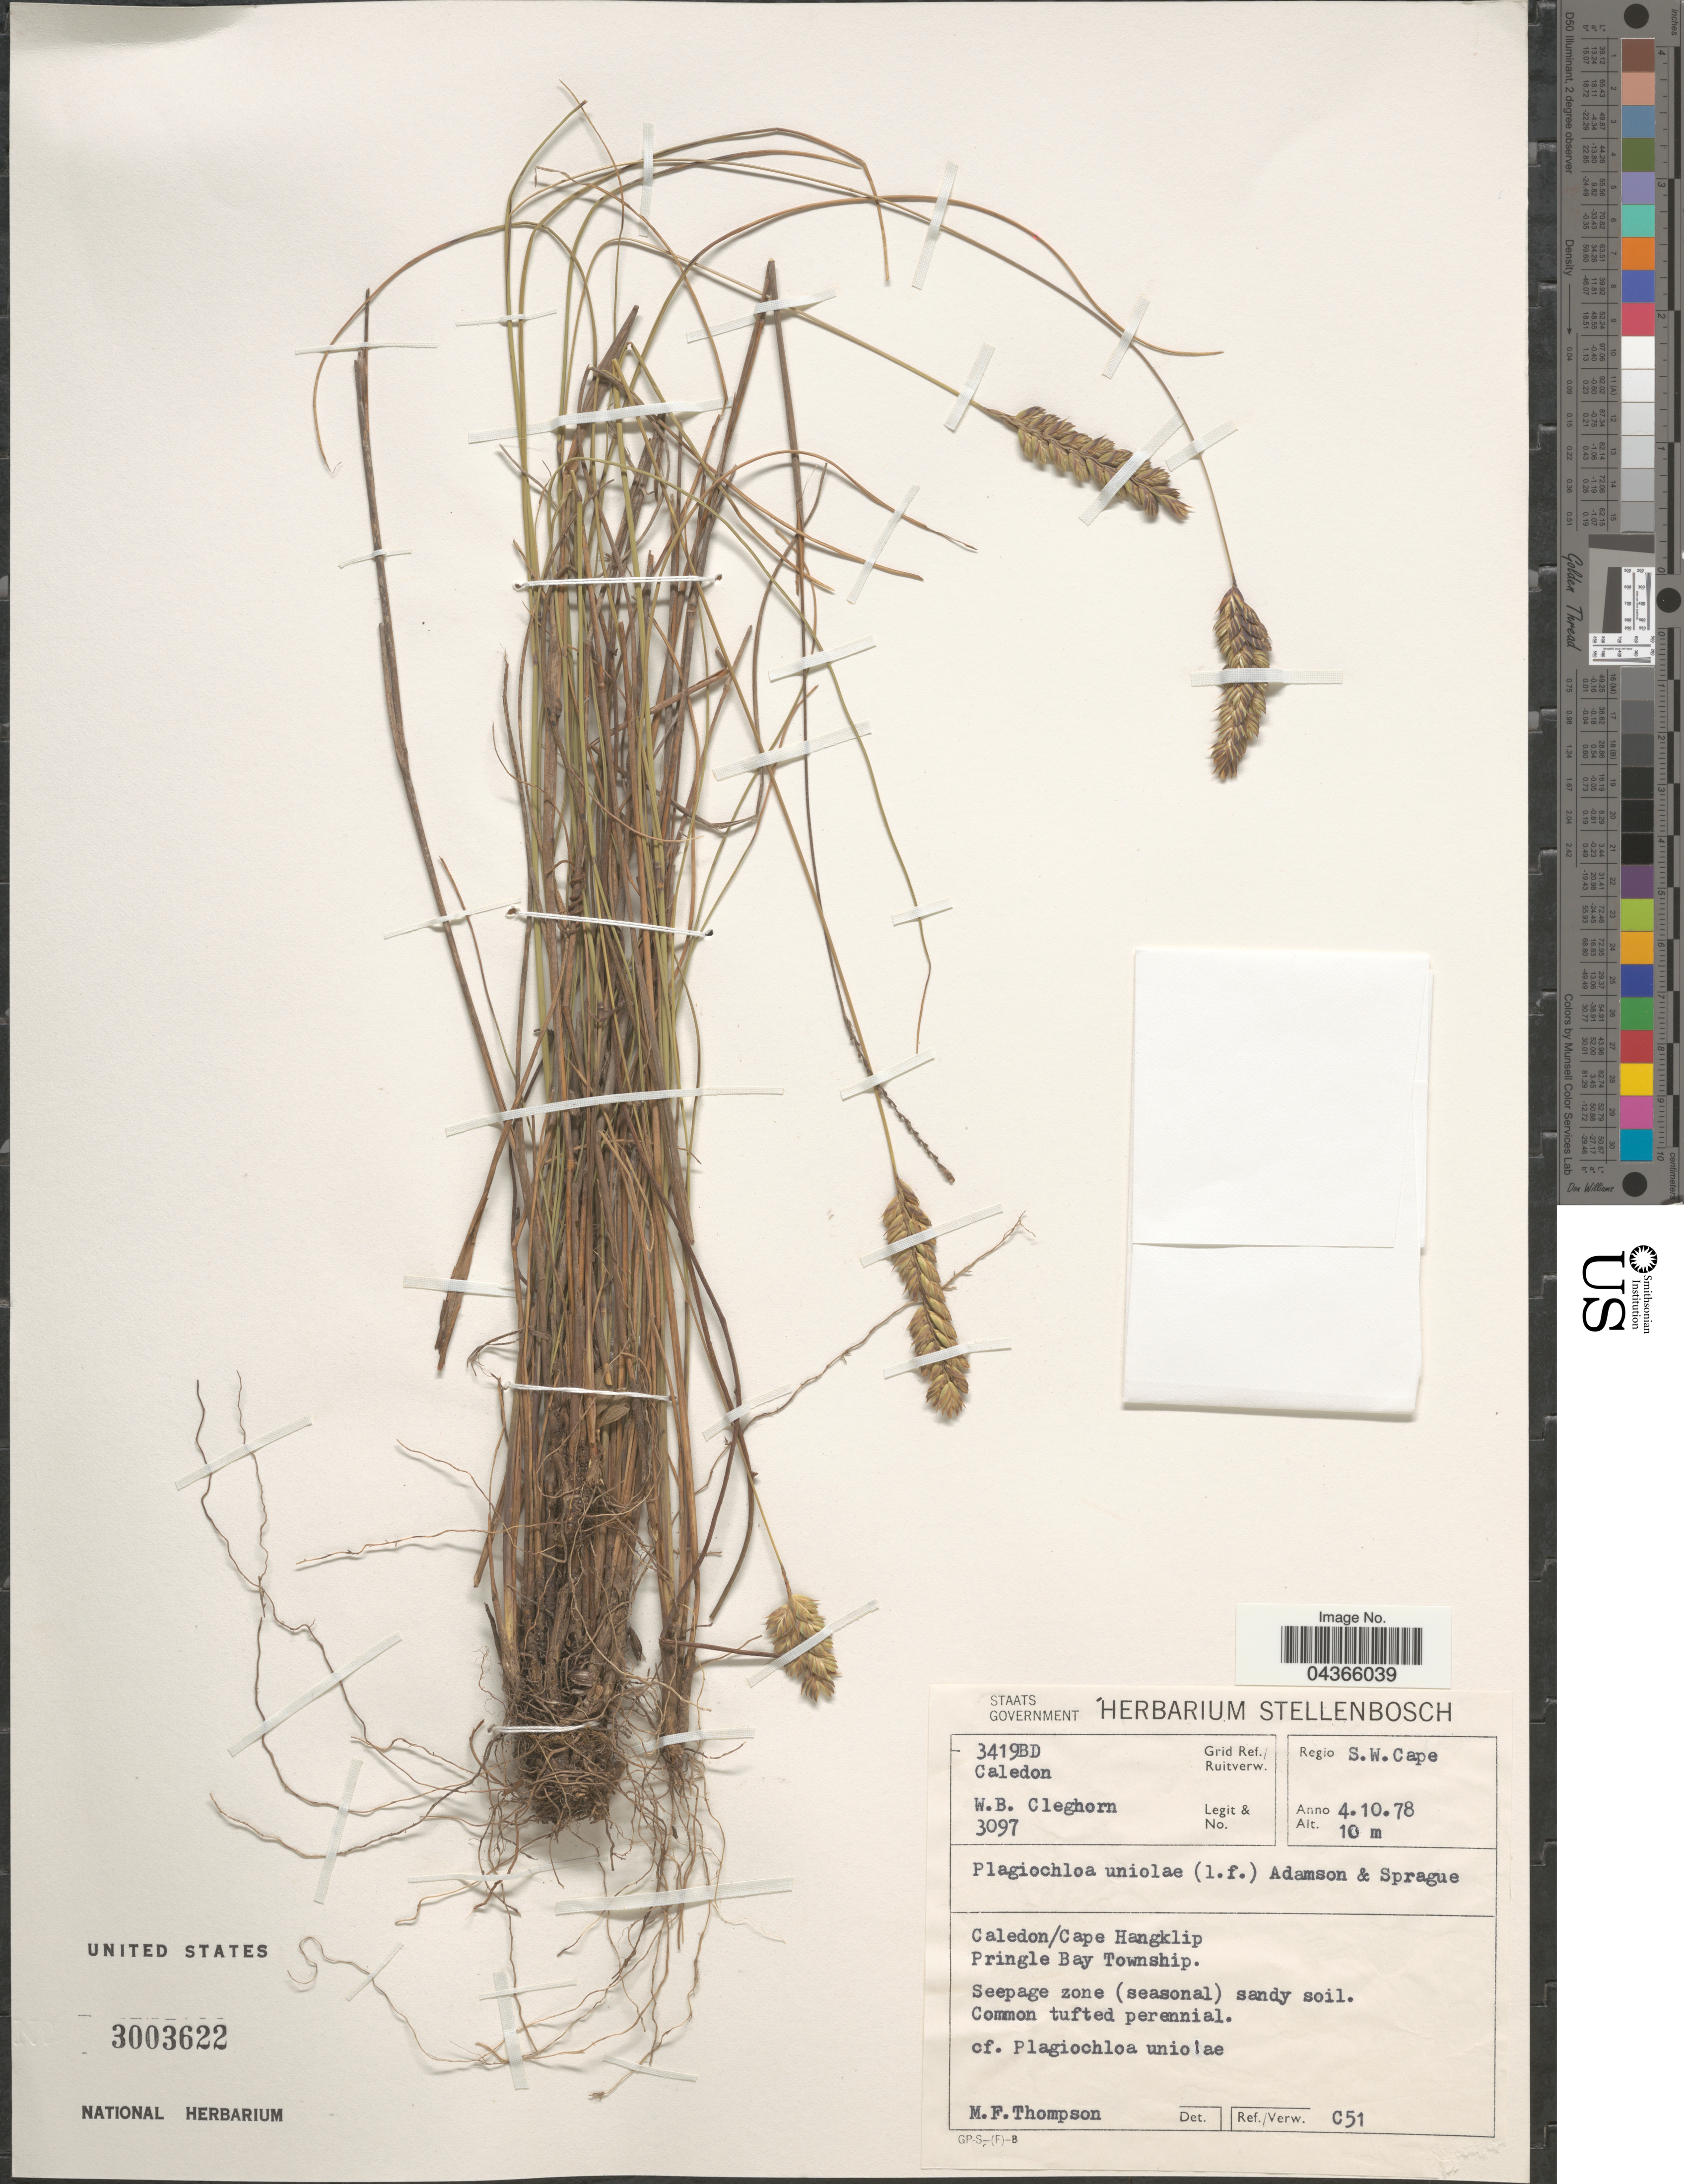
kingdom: Plantae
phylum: Tracheophyta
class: Liliopsida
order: Poales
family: Poaceae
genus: Tribolium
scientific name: Tribolium uniolae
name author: (L. f.) Renvoize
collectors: W. Cleghorn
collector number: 3097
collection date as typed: Transcribed d/m/y: 4/10/78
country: South Africa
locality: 3419BD Caledon Grid Ref./Ruitverw. Regio S.W. Cape. Caledon/Cape Hangklip. Pringle Bay Township.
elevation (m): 10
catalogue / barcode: US 3003622